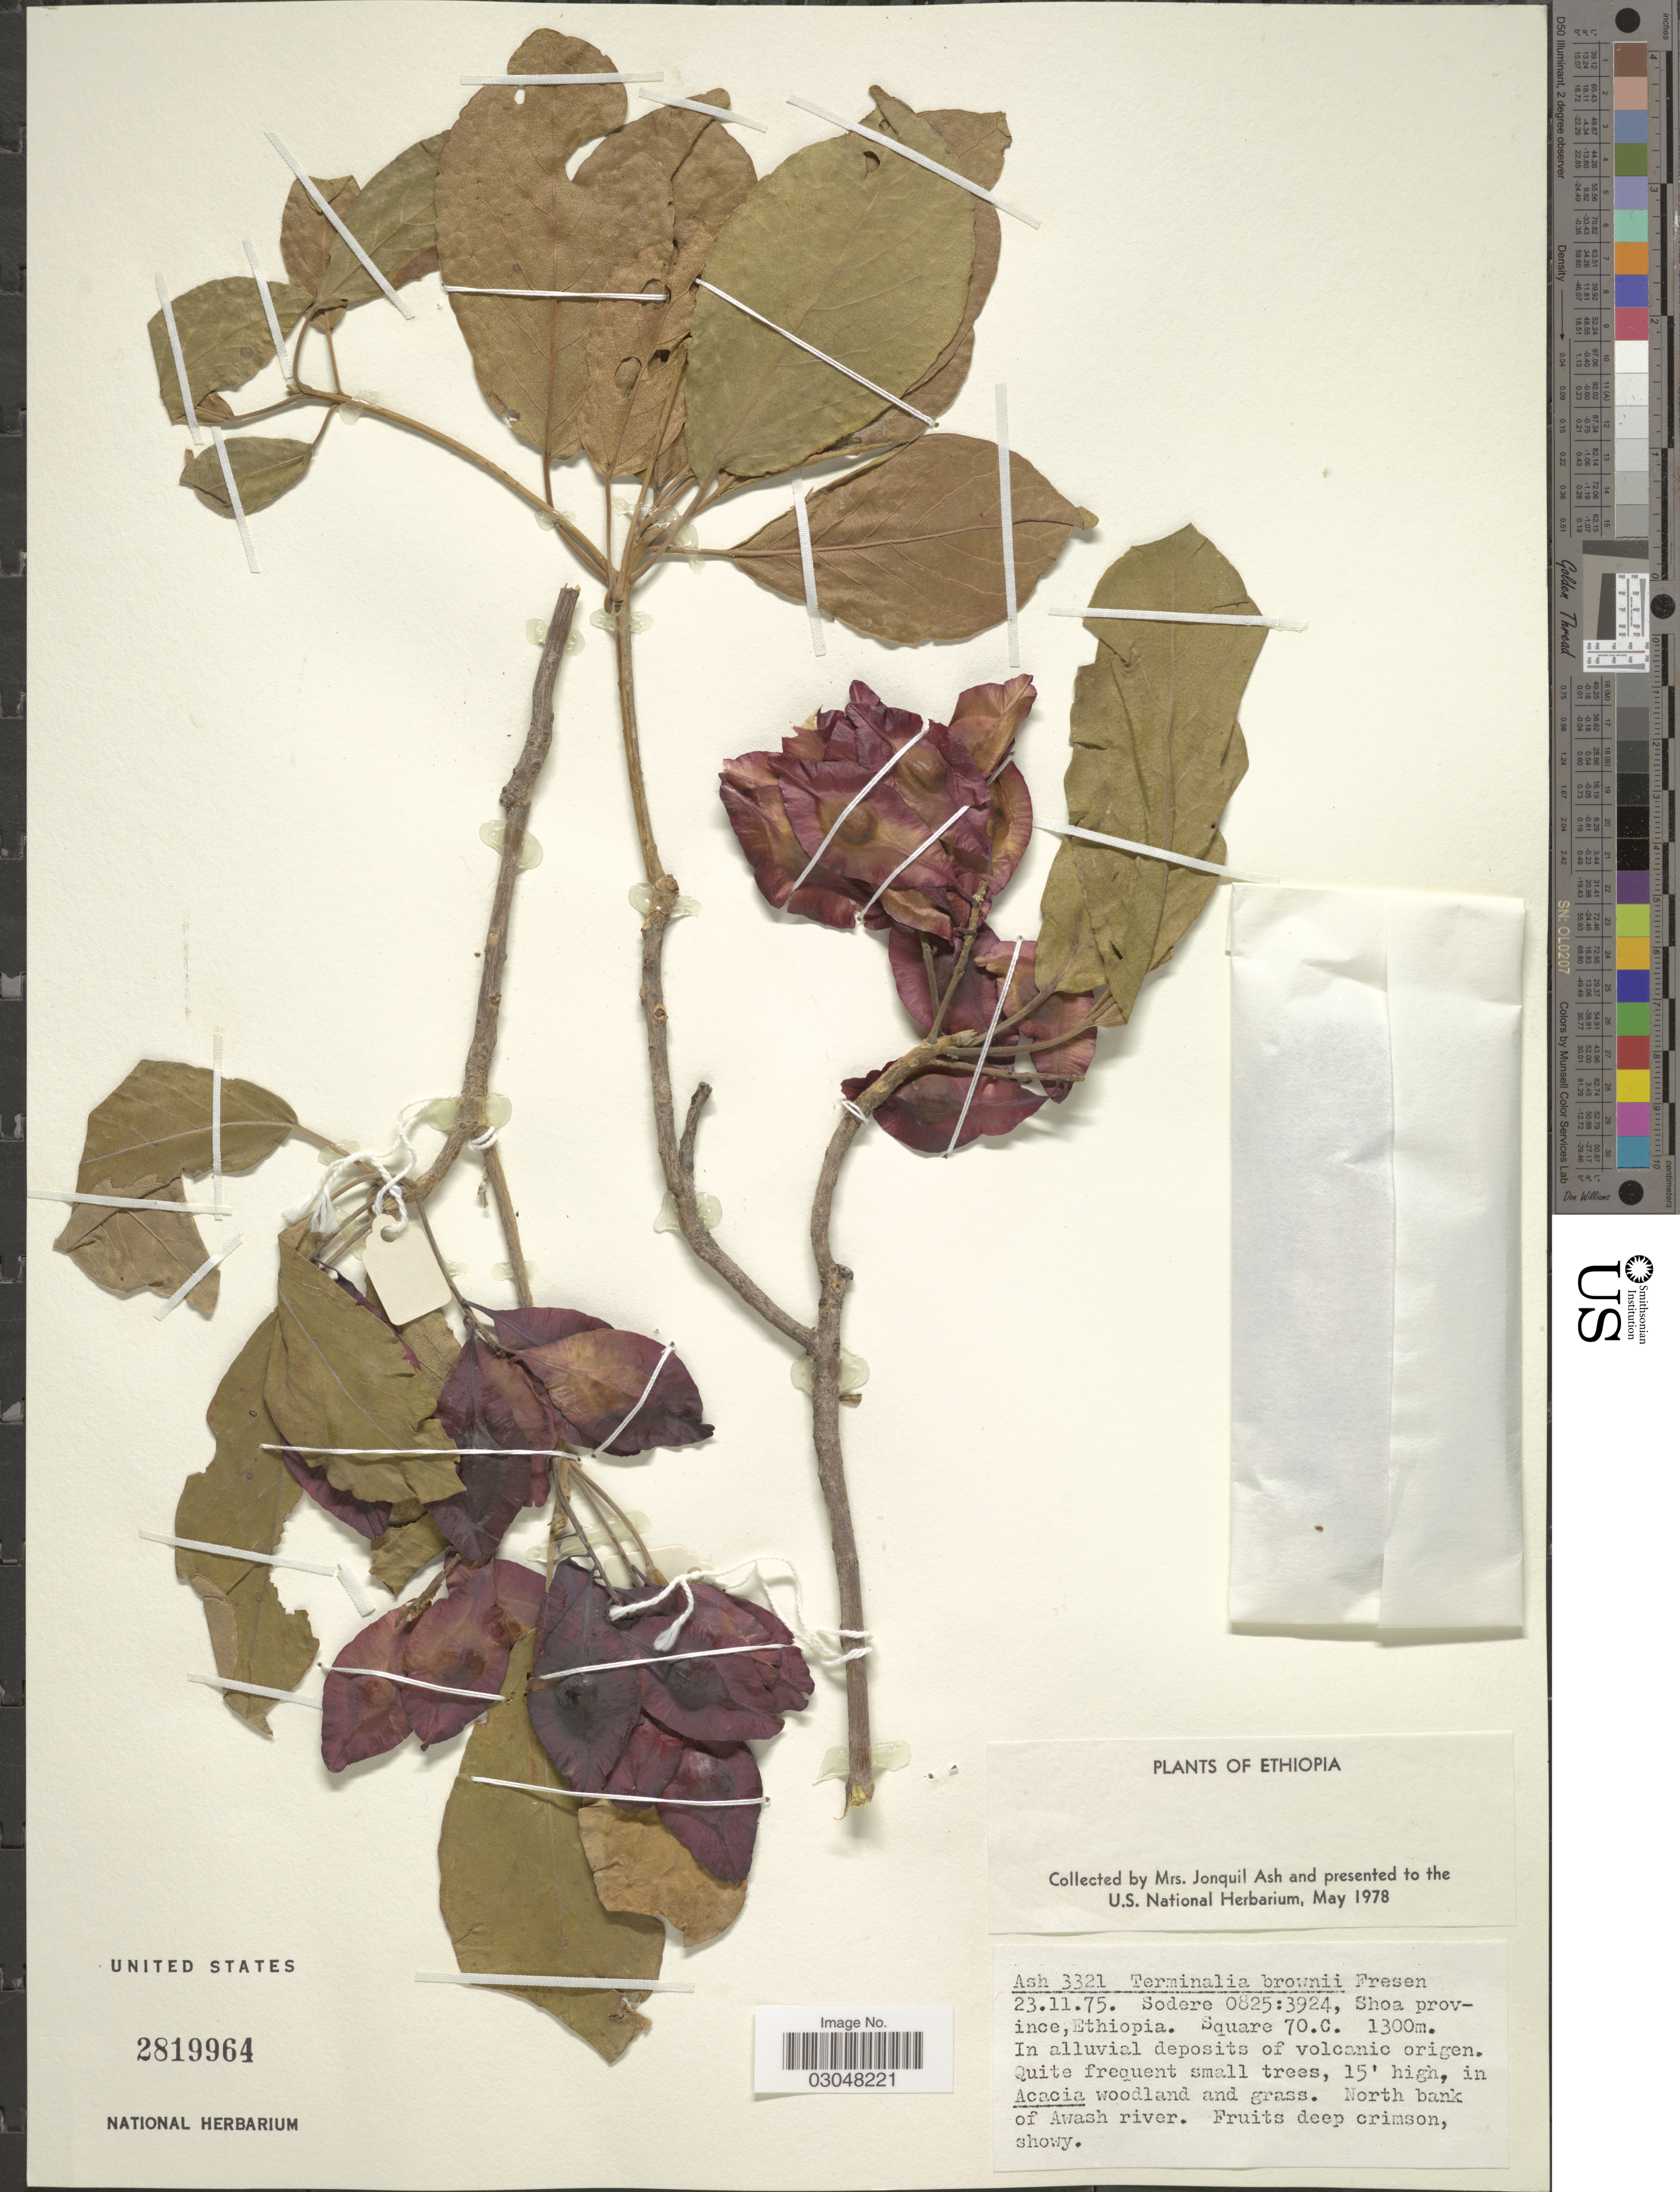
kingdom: Plantae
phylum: Tracheophyta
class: Magnoliopsida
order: Myrtales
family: Combretaceae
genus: Terminalia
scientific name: Terminalia brownii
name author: Fresen.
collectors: J. Ash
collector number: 3321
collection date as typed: Transcribed d/m/y: 23/11/75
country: Ethiopia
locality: Sodere 0825:3924, Shoa province. Square 70.C. North bank of Awash river.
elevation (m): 1300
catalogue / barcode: US 2819964